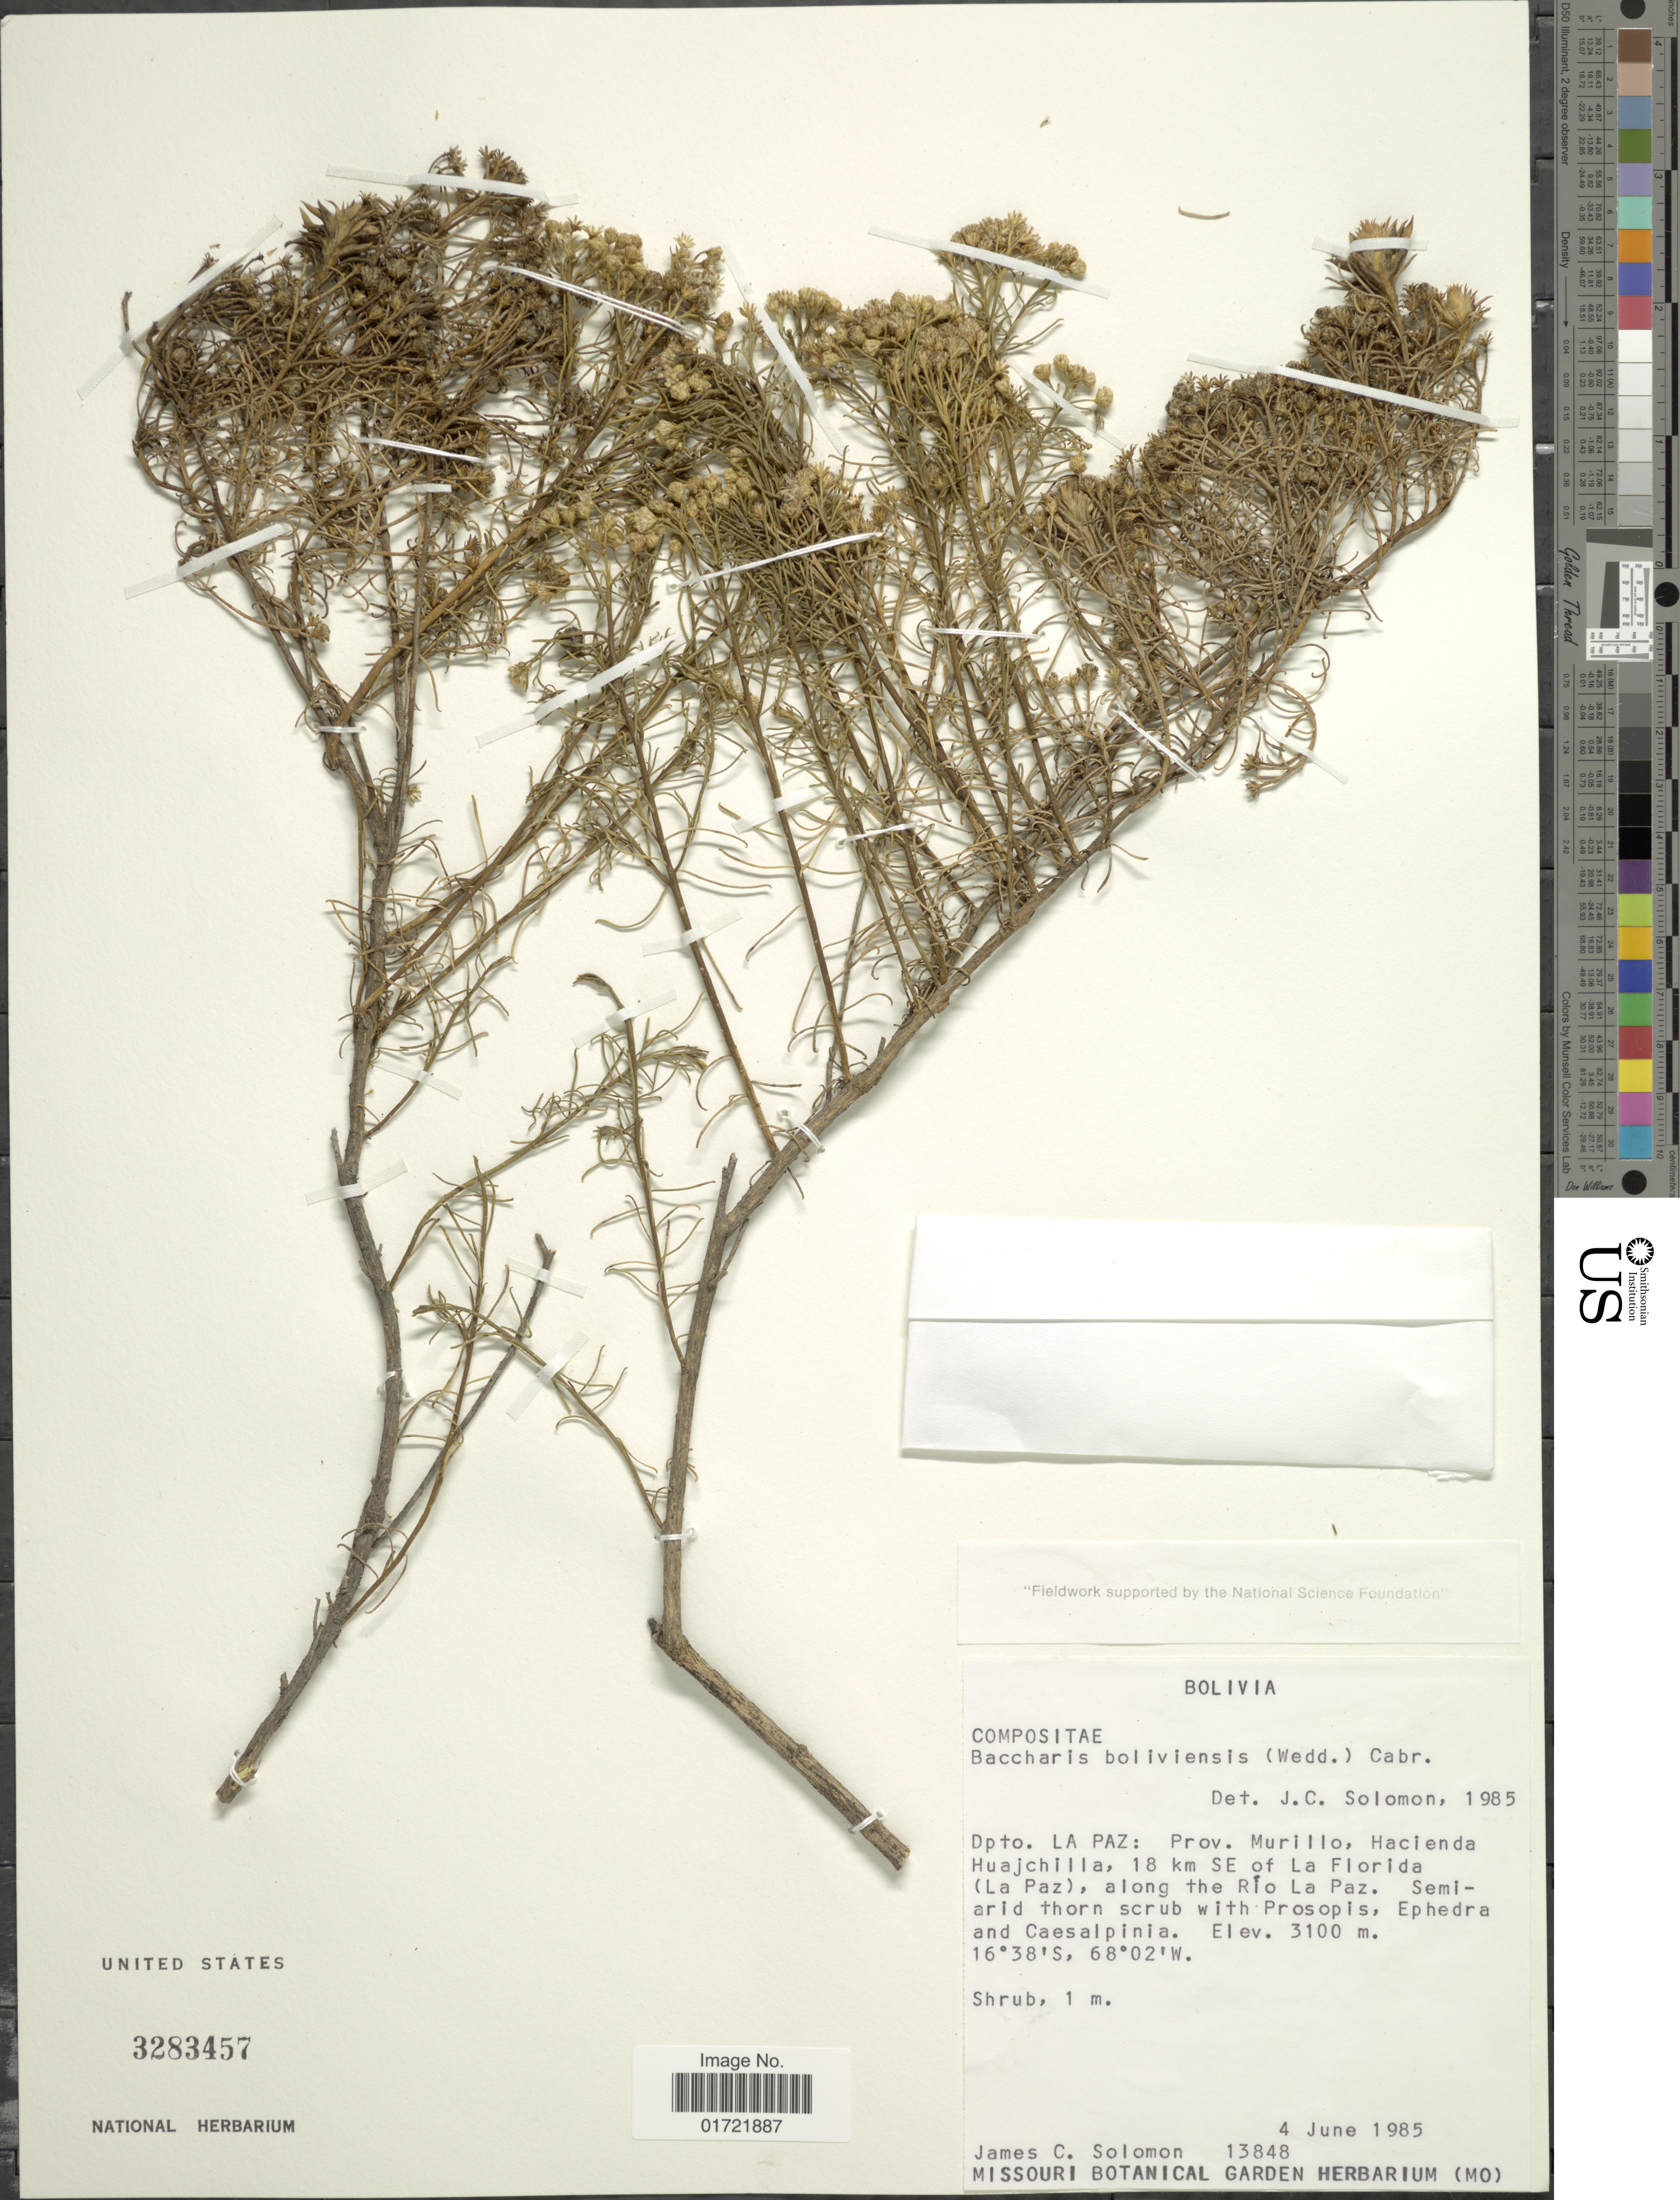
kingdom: Plantae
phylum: Tracheophyta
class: Magnoliopsida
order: Asterales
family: Asteraceae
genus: Baccharis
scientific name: Baccharis bolivensis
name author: (Wedd.) Cabrera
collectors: J. C. Solomon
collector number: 13848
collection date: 1985-06-04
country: Bolivia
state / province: La Paz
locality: Prov. Murillo, hacienda Huajchilla, 18 km SE of La Florida (La Paz), along the Rio La Paz.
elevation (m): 3100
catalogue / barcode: US 3283457